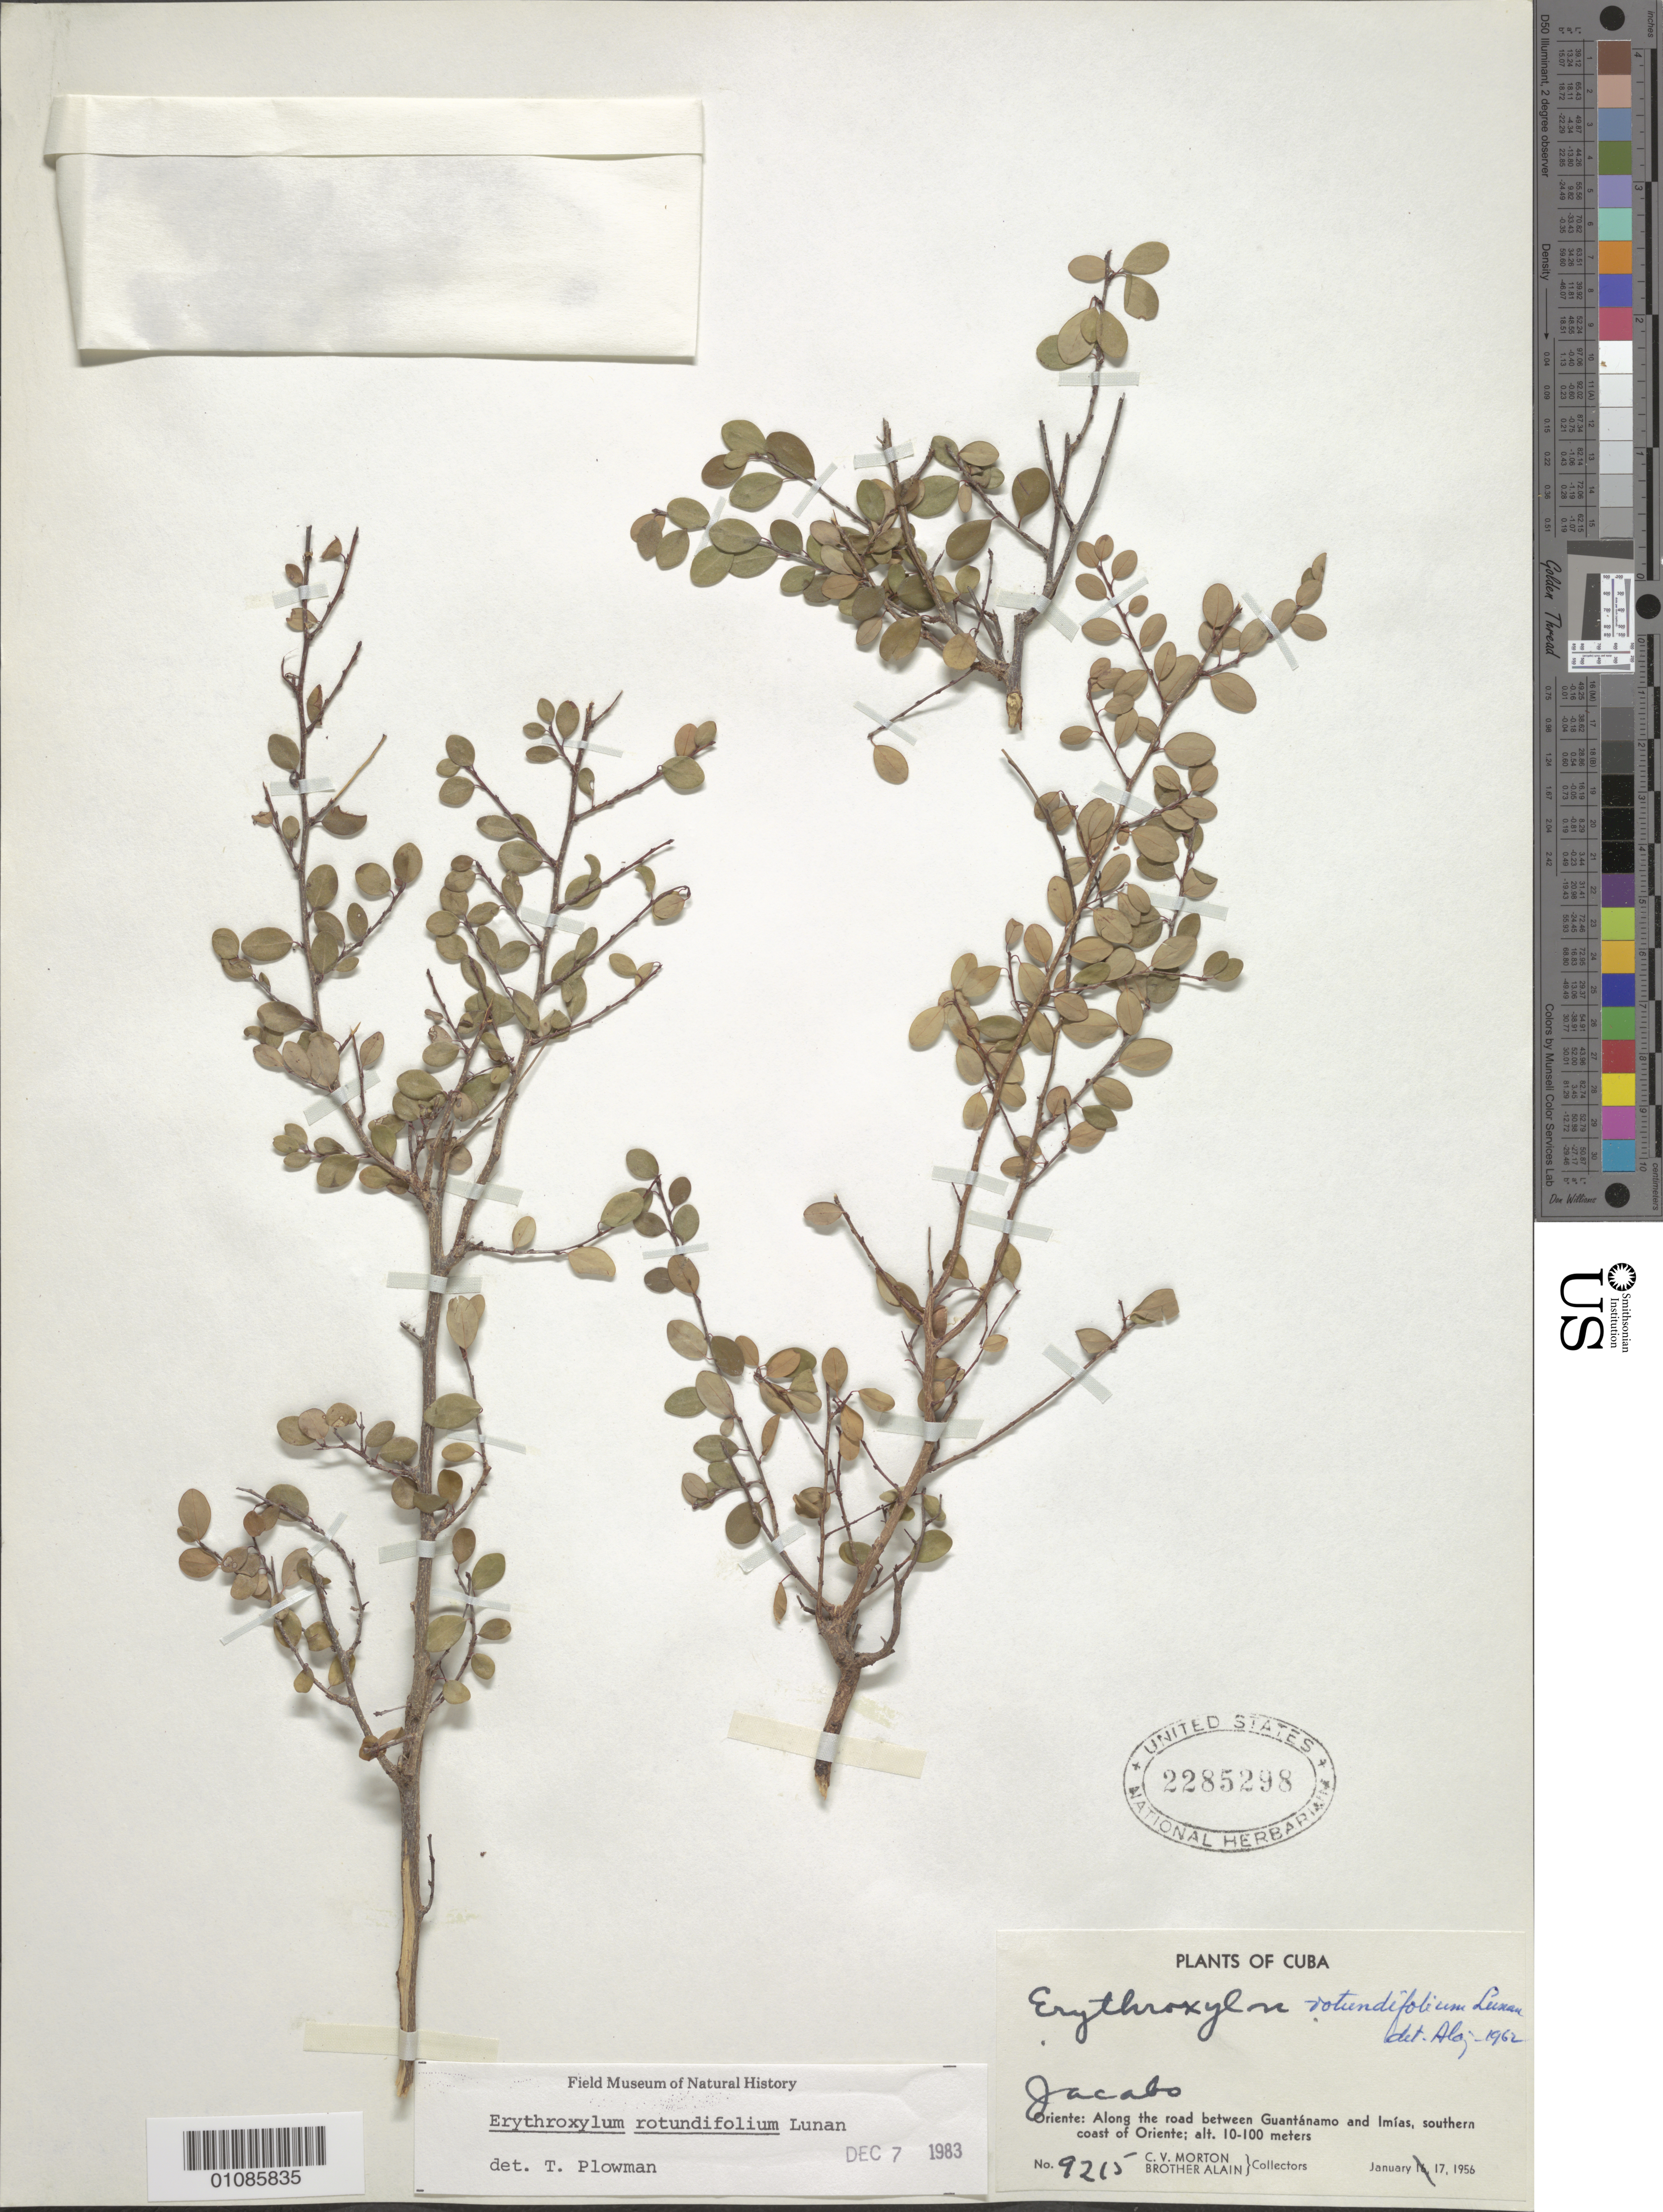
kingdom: Plantae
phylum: Tracheophyta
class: Magnoliopsida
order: Malpighiales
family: Erythroxylaceae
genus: Erythroxylum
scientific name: Erythroxylum rotundifolium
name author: Lunan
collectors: C. V. Morton & A. H. Liogier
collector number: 9215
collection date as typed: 17 Jan 1956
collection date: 1956-01-17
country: Cuba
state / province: Guantanamo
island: Cuba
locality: Along the road between Guantianamo and Imias, Southern coast of Oriente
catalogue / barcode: US 2285298